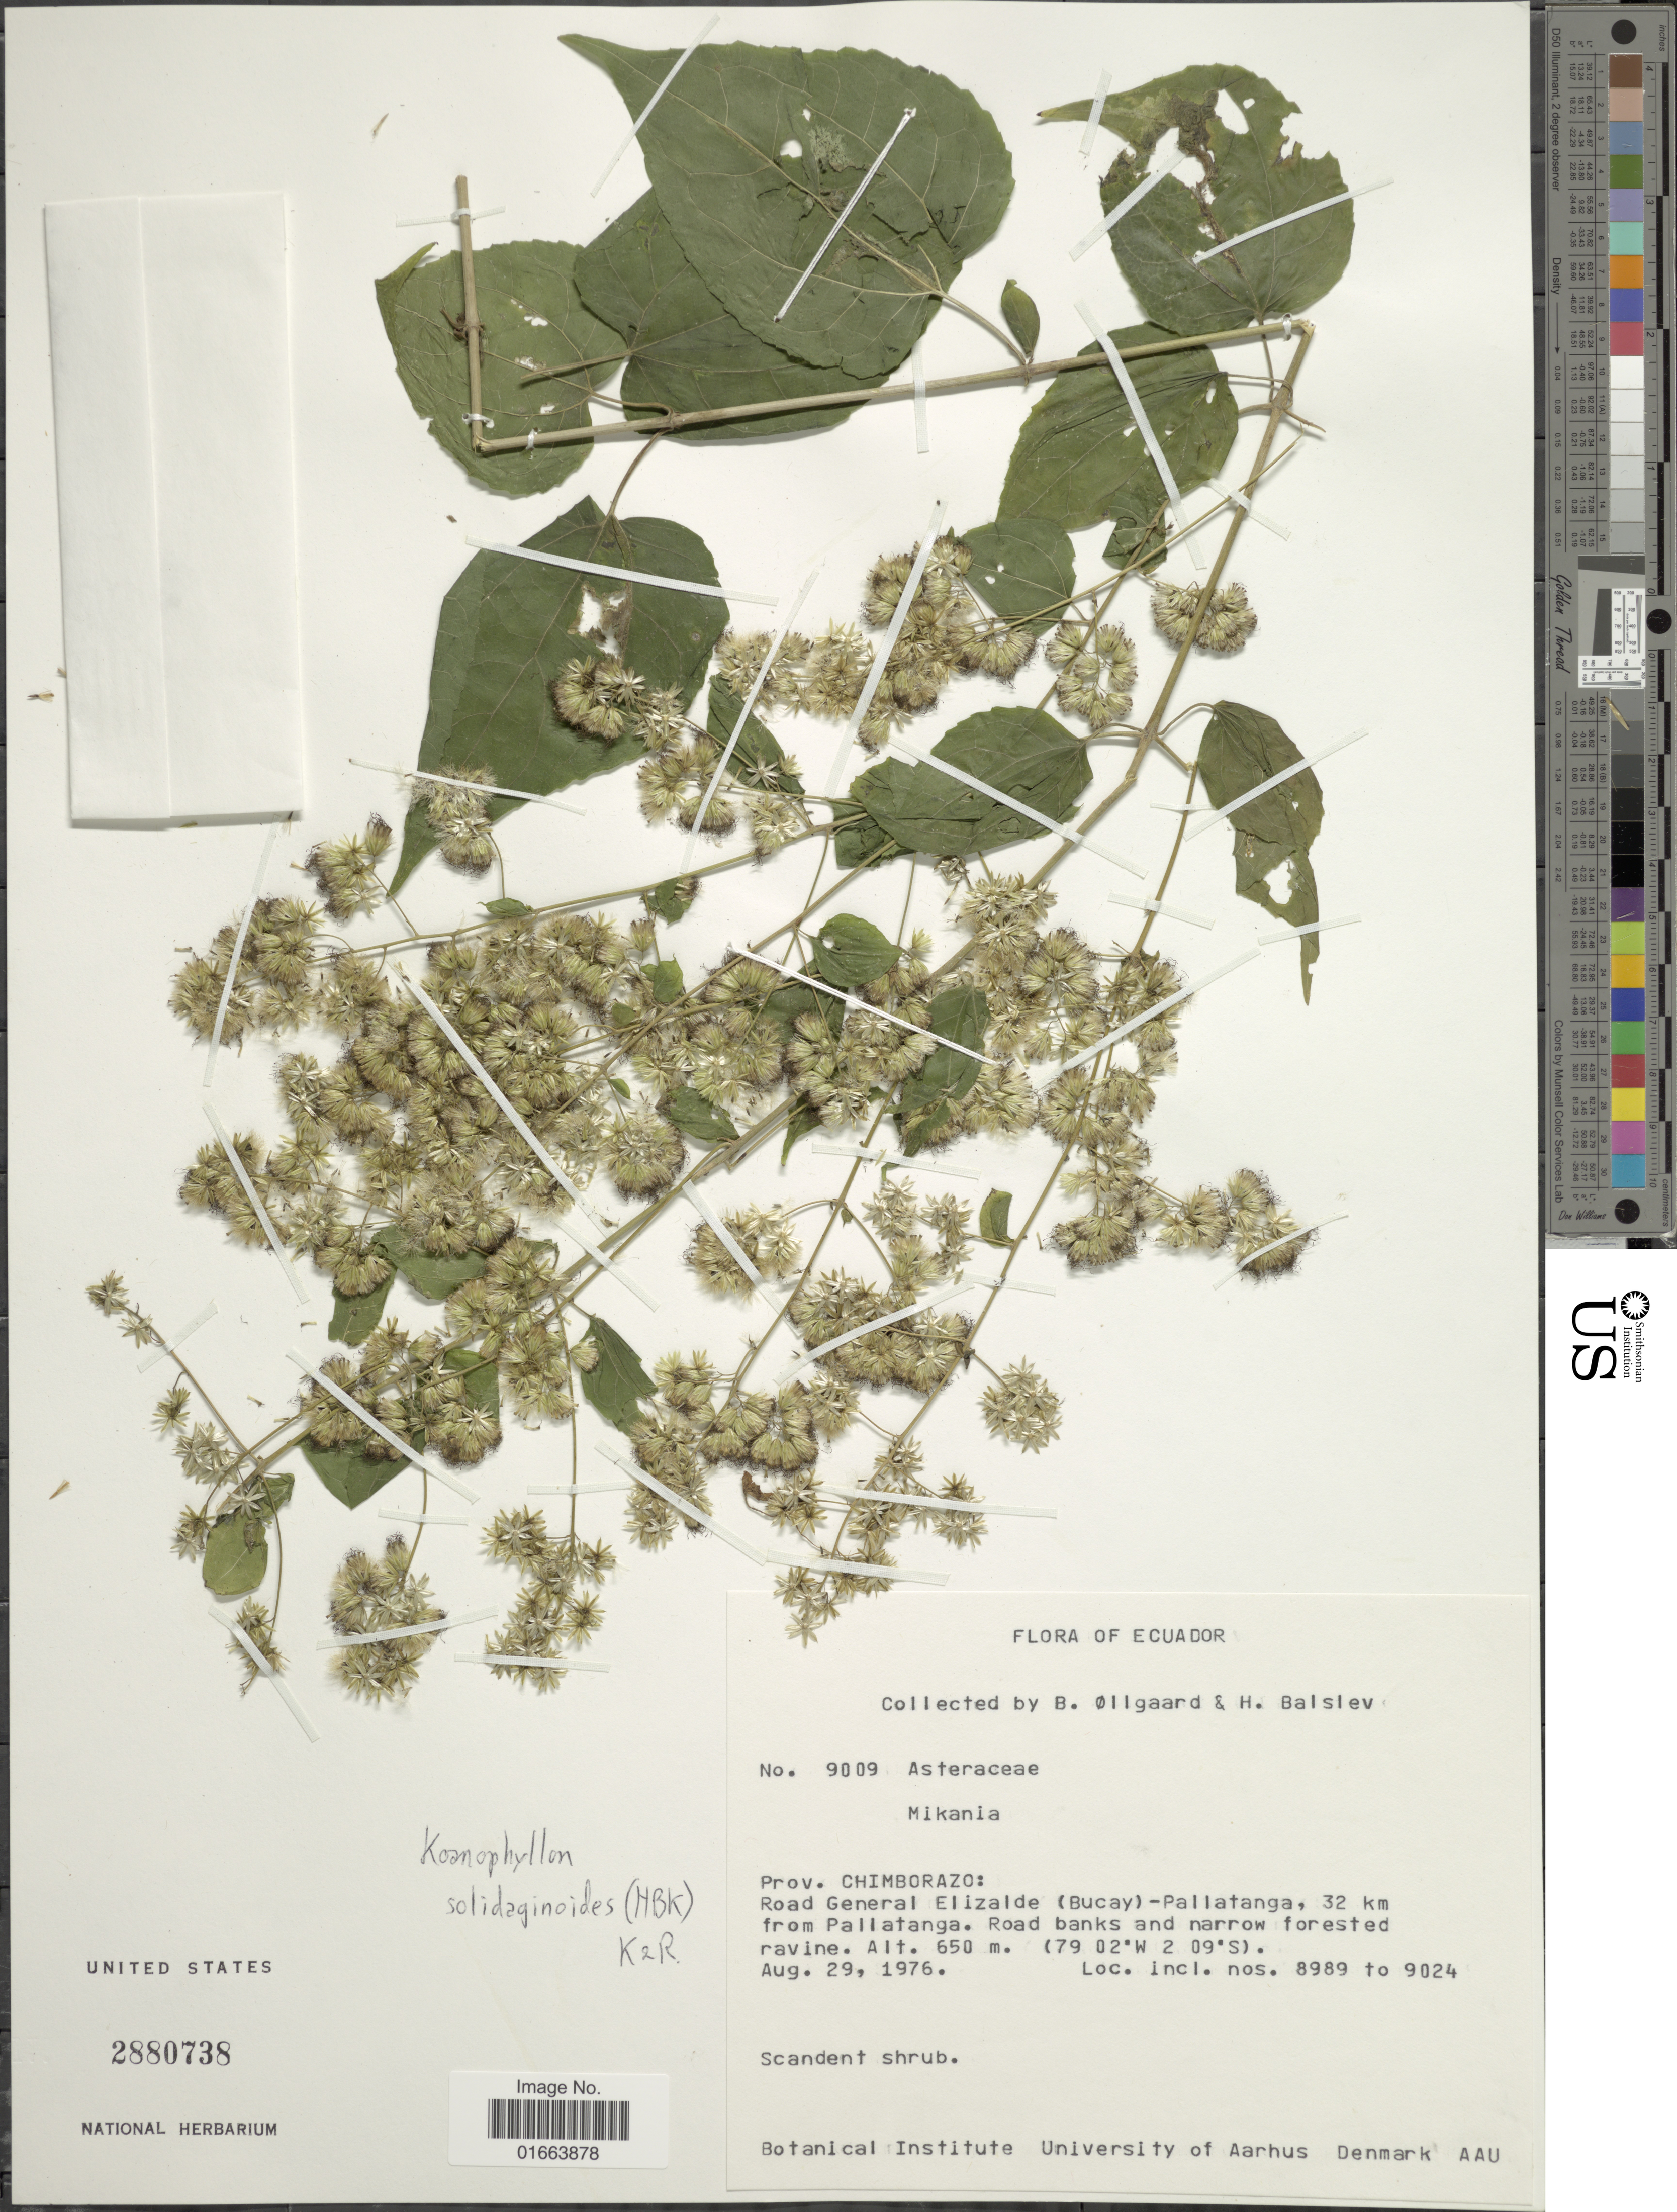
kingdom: Plantae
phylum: Tracheophyta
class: Magnoliopsida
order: Asterales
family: Asteraceae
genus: Koanophyllon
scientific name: Koanophyllon solidaginoides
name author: (Kunth) R.M. King & H. Rob.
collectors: B. Øllgaard & H. Balslev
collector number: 9009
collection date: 1976-08-29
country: Ecuador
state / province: Chimborazo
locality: Road General Elizalde (Bucay) -Pallatanga, 32 km from Pallatanga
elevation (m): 650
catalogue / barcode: US 2880738